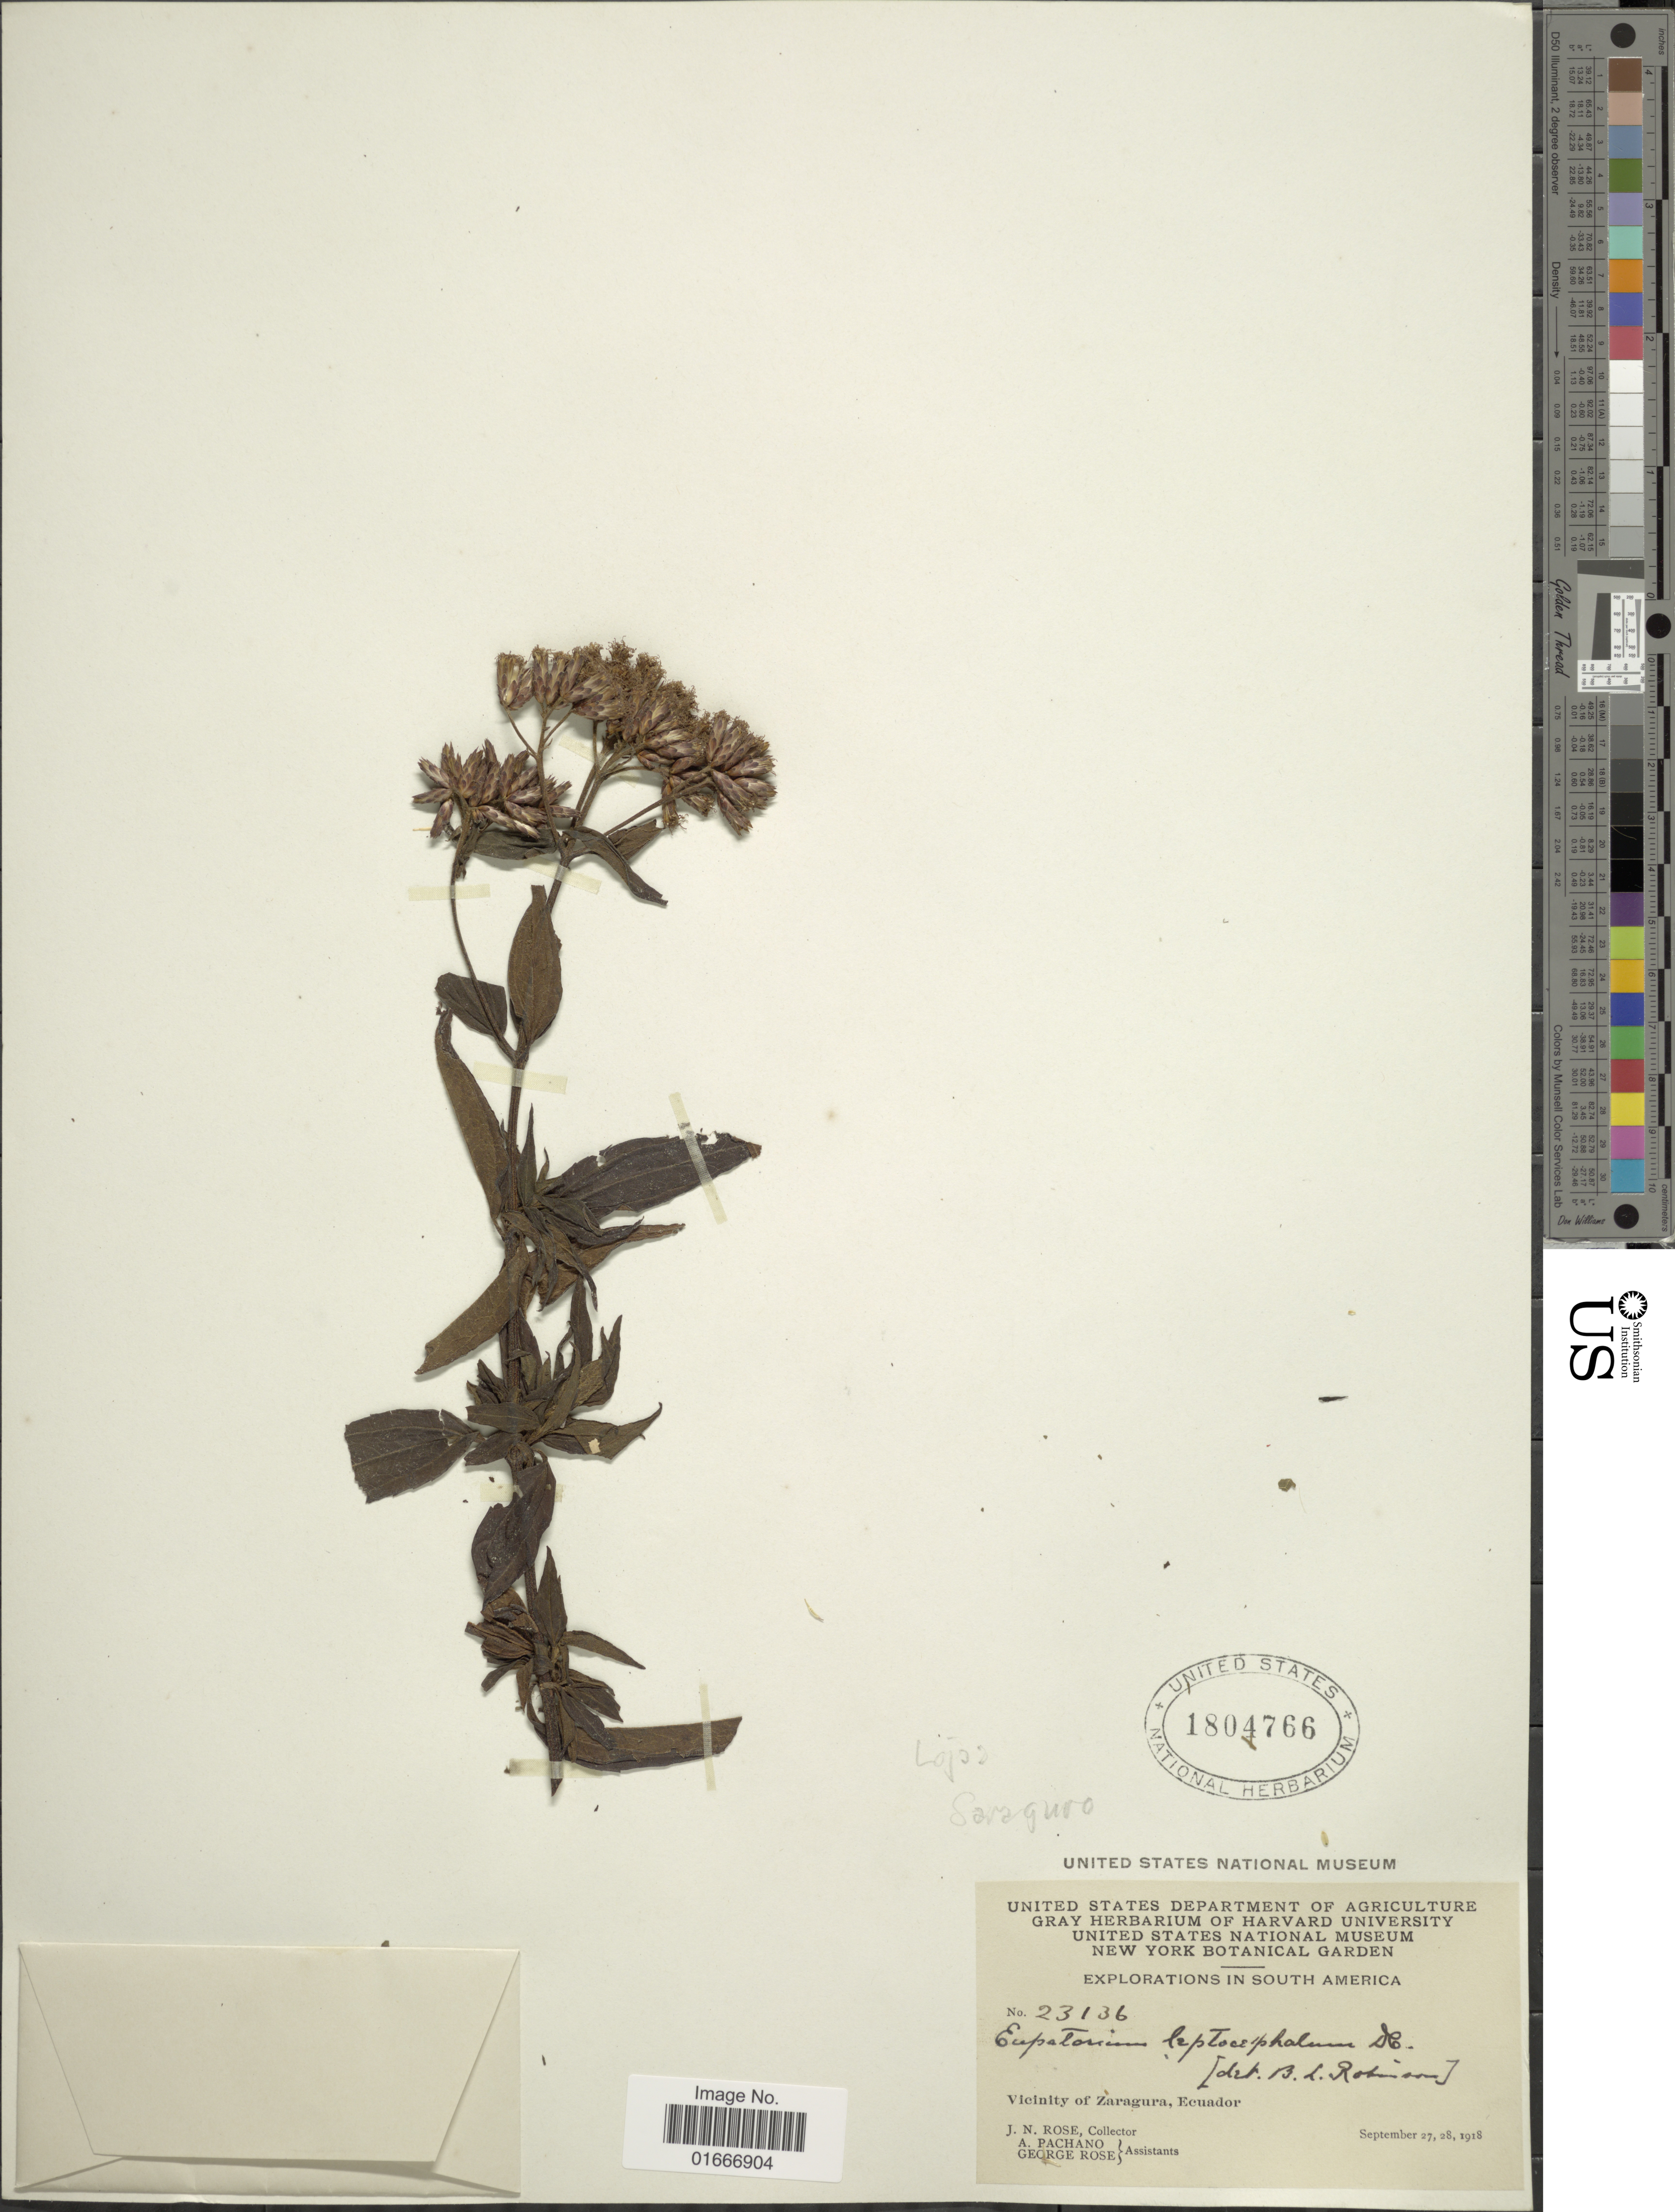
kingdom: Plantae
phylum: Tracheophyta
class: Magnoliopsida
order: Asterales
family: Asteraceae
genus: Chromolaena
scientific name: Chromolaena leptocephala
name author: (DC.) R.M. King & H. Rob.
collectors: J. N. Rose, A. Pachano & G. Rose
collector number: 23136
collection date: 1928-09-27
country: Ecuador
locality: Ecuador. Vicinity of Zaragura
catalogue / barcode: US 1804766